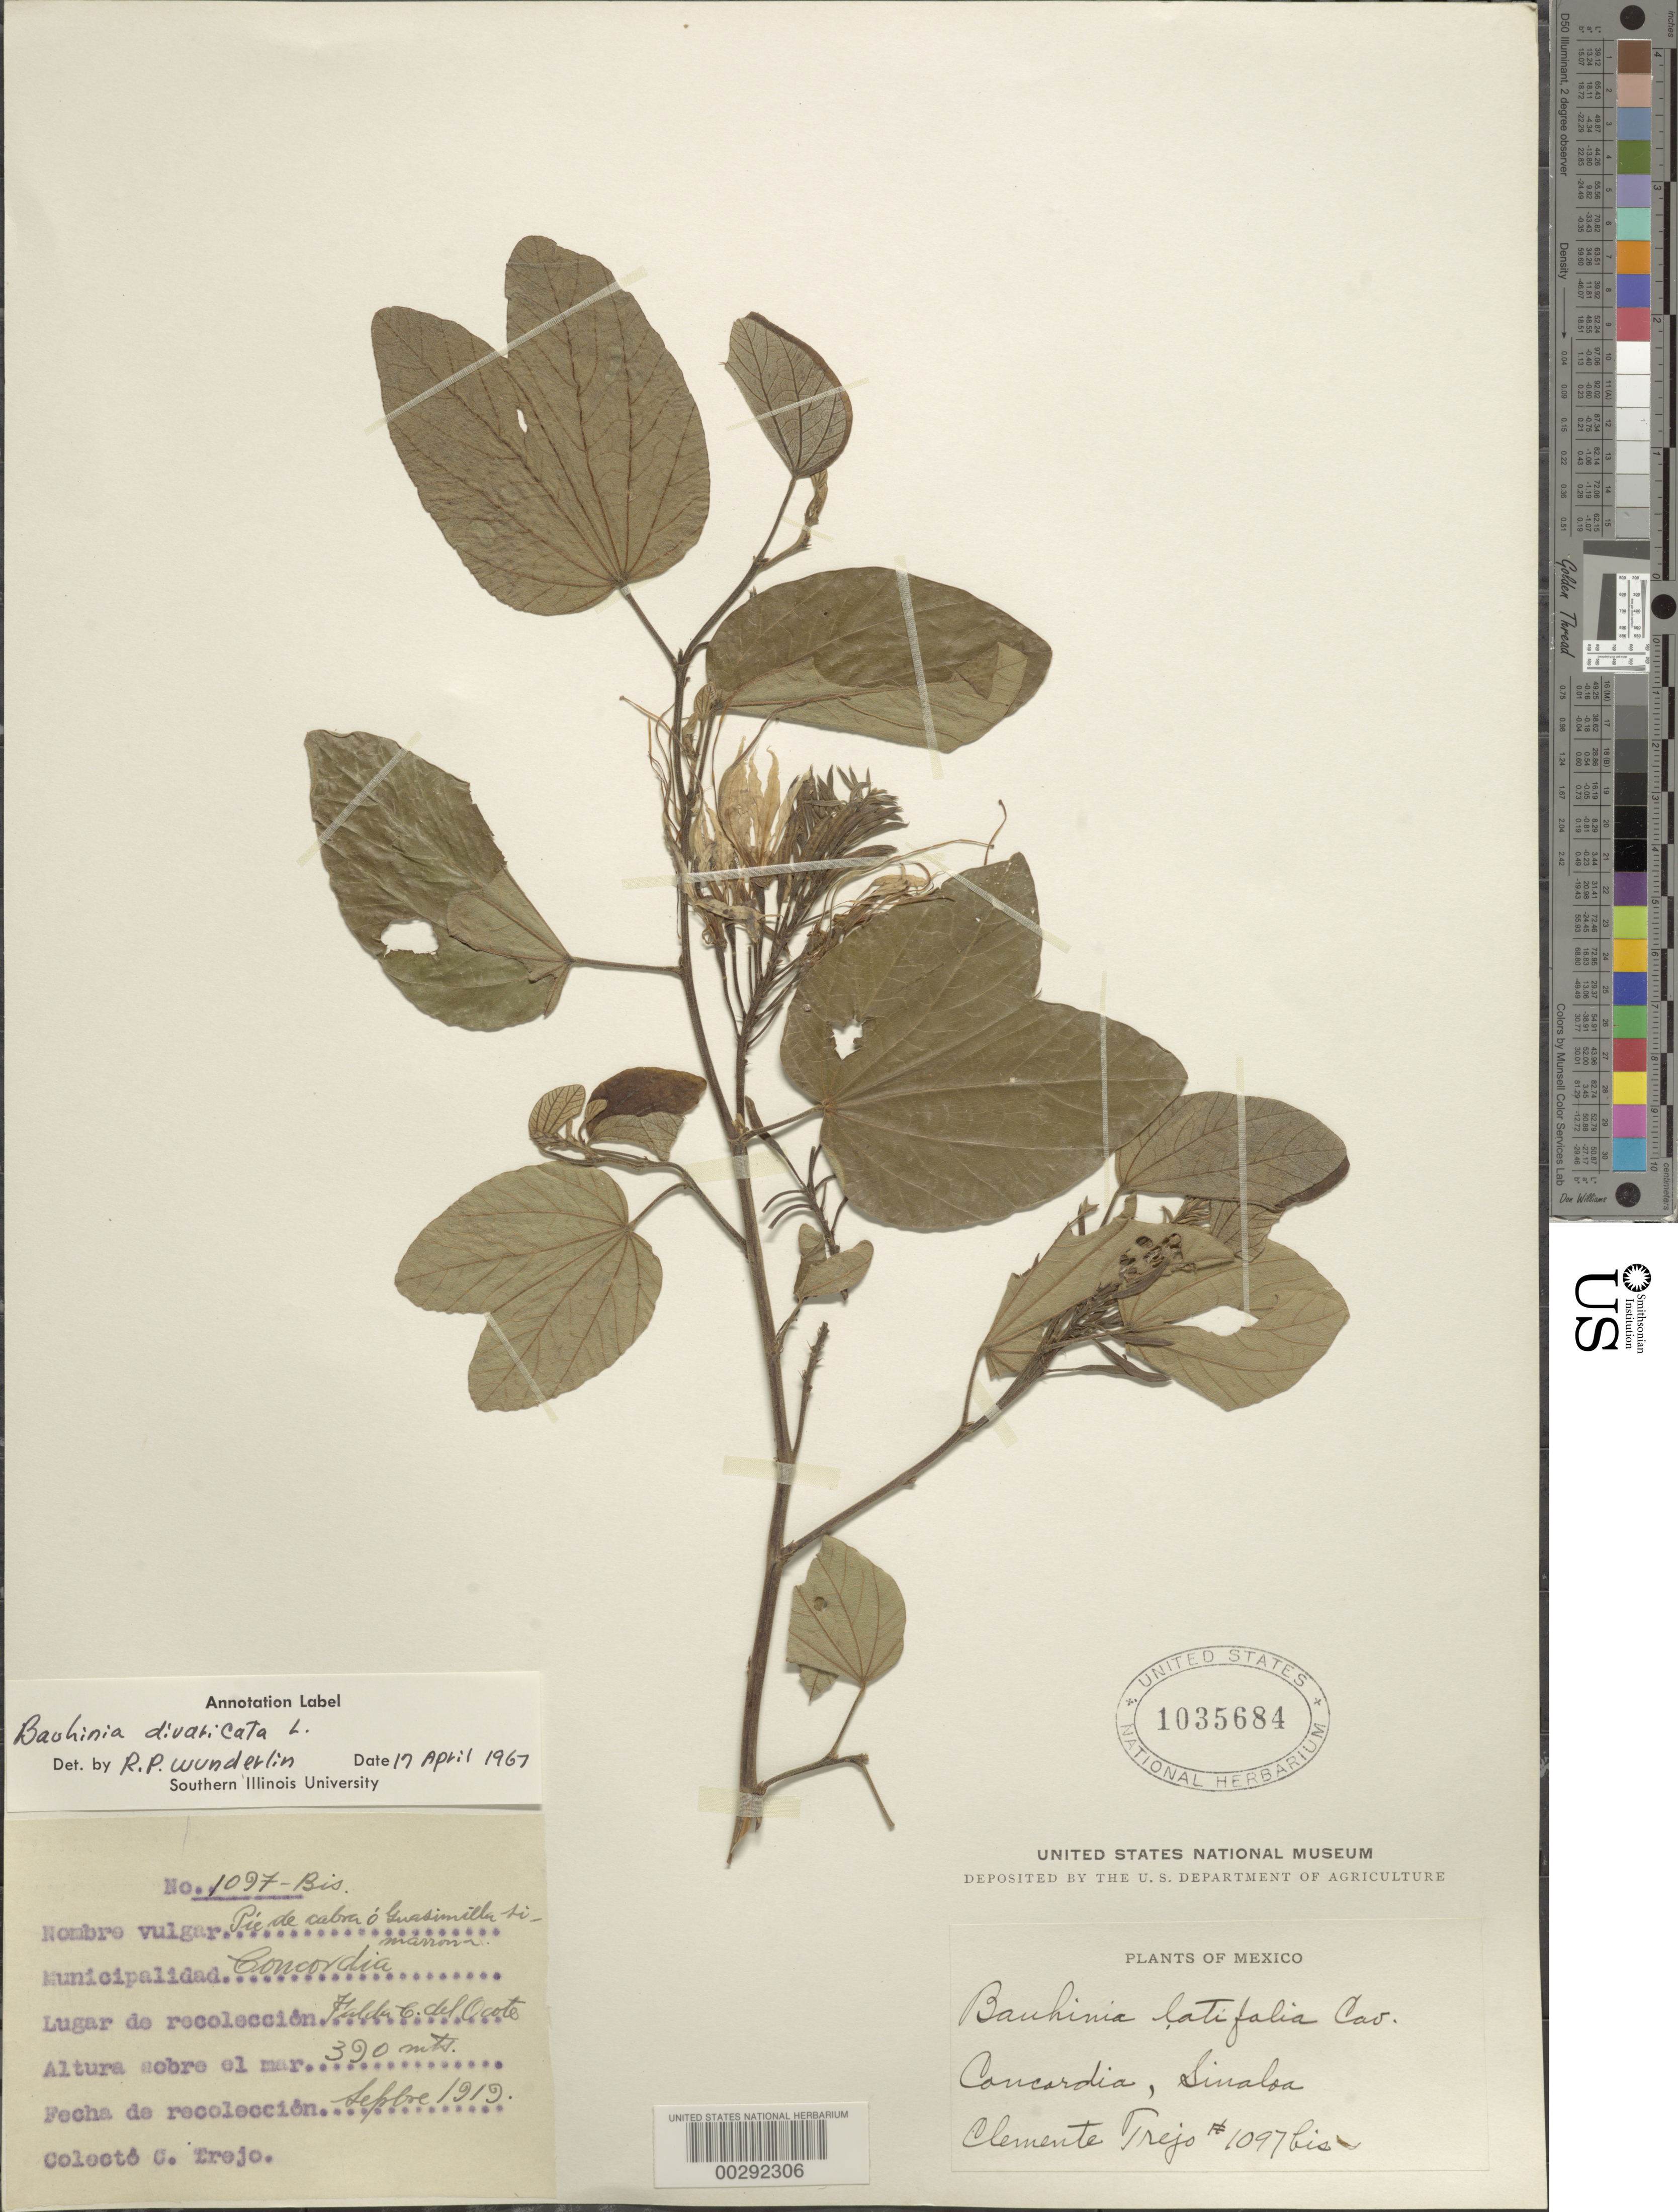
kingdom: Plantae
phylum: Tracheophyta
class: Magnoliopsida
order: Fabales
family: Fabaceae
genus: Bauhinia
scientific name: Bauhinia divaricata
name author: L.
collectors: C. C. Trejo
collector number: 1097bis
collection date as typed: Sep 1919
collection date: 1919-09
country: Mexico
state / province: Sinaloa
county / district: Concordia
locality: Concordia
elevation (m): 390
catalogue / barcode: US 1035684